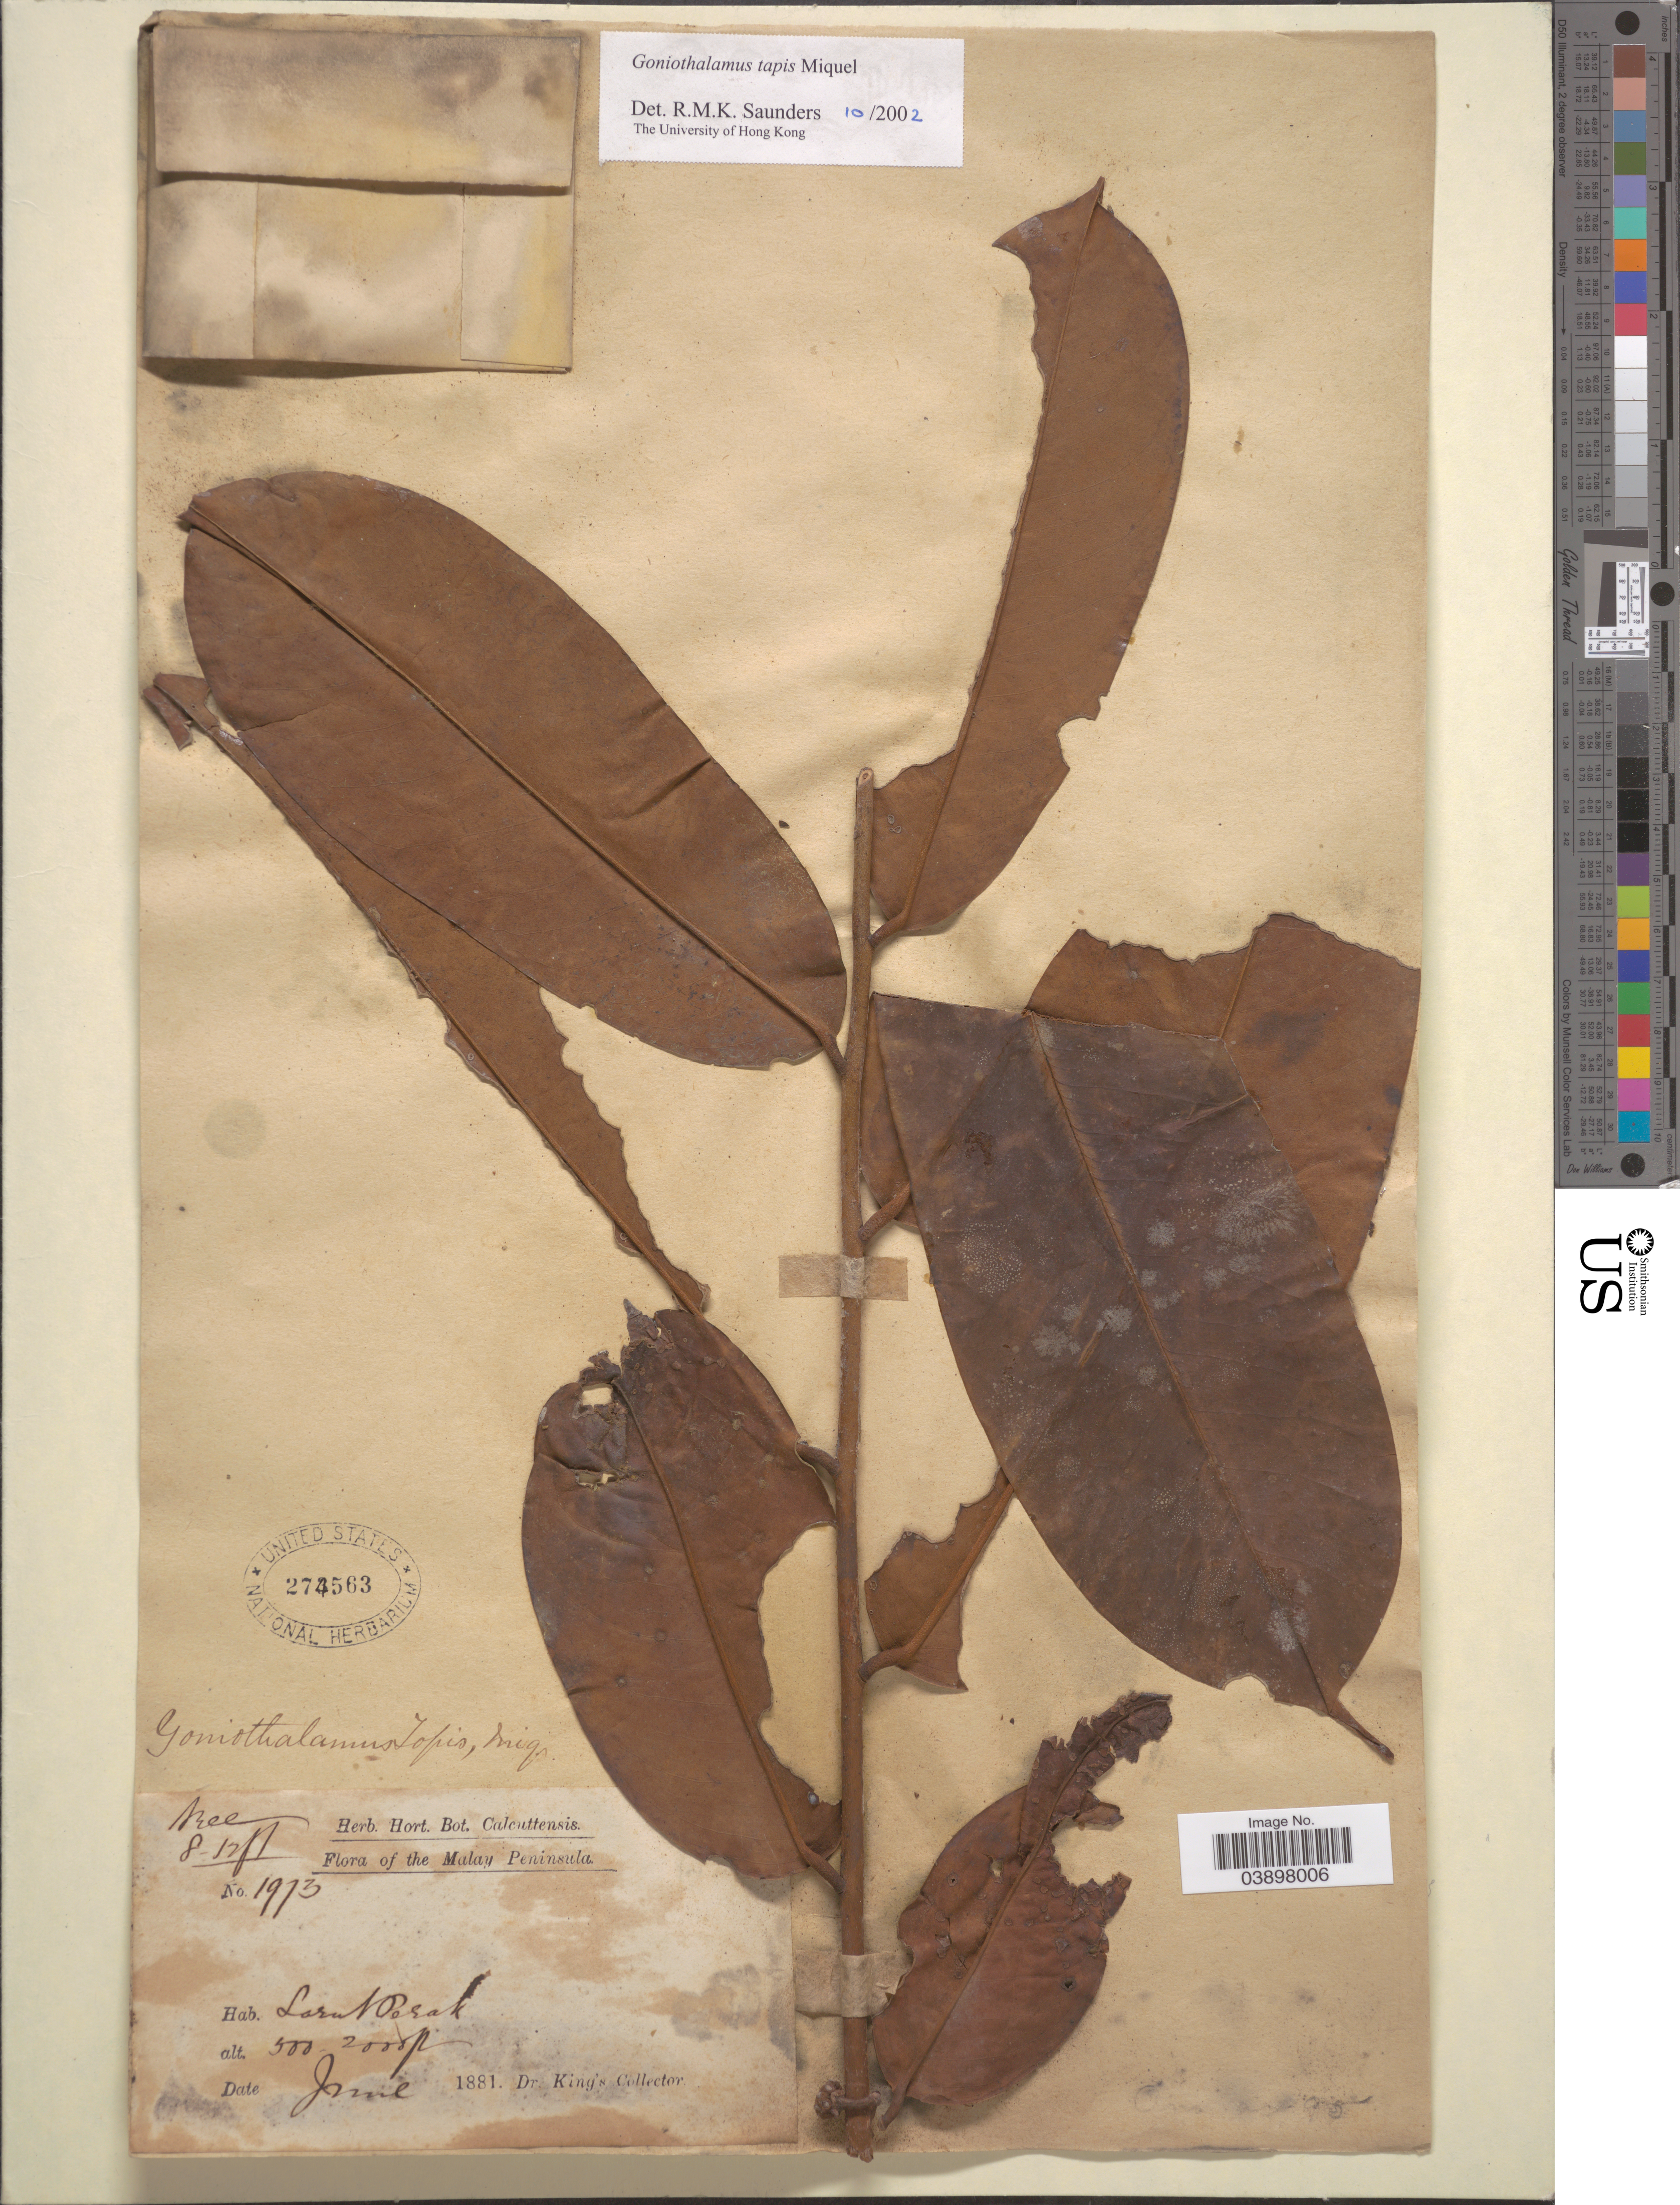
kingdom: Plantae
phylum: Tracheophyta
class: Magnoliopsida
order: Magnoliales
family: Annonaceae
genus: Goniothalamus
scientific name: Goniothalamus tapis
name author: Miq.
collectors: Dr. King's collector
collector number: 1973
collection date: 1881-06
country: Malaysia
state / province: Perak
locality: The Malay Peninsula. Larut.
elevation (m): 152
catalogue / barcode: US 274563